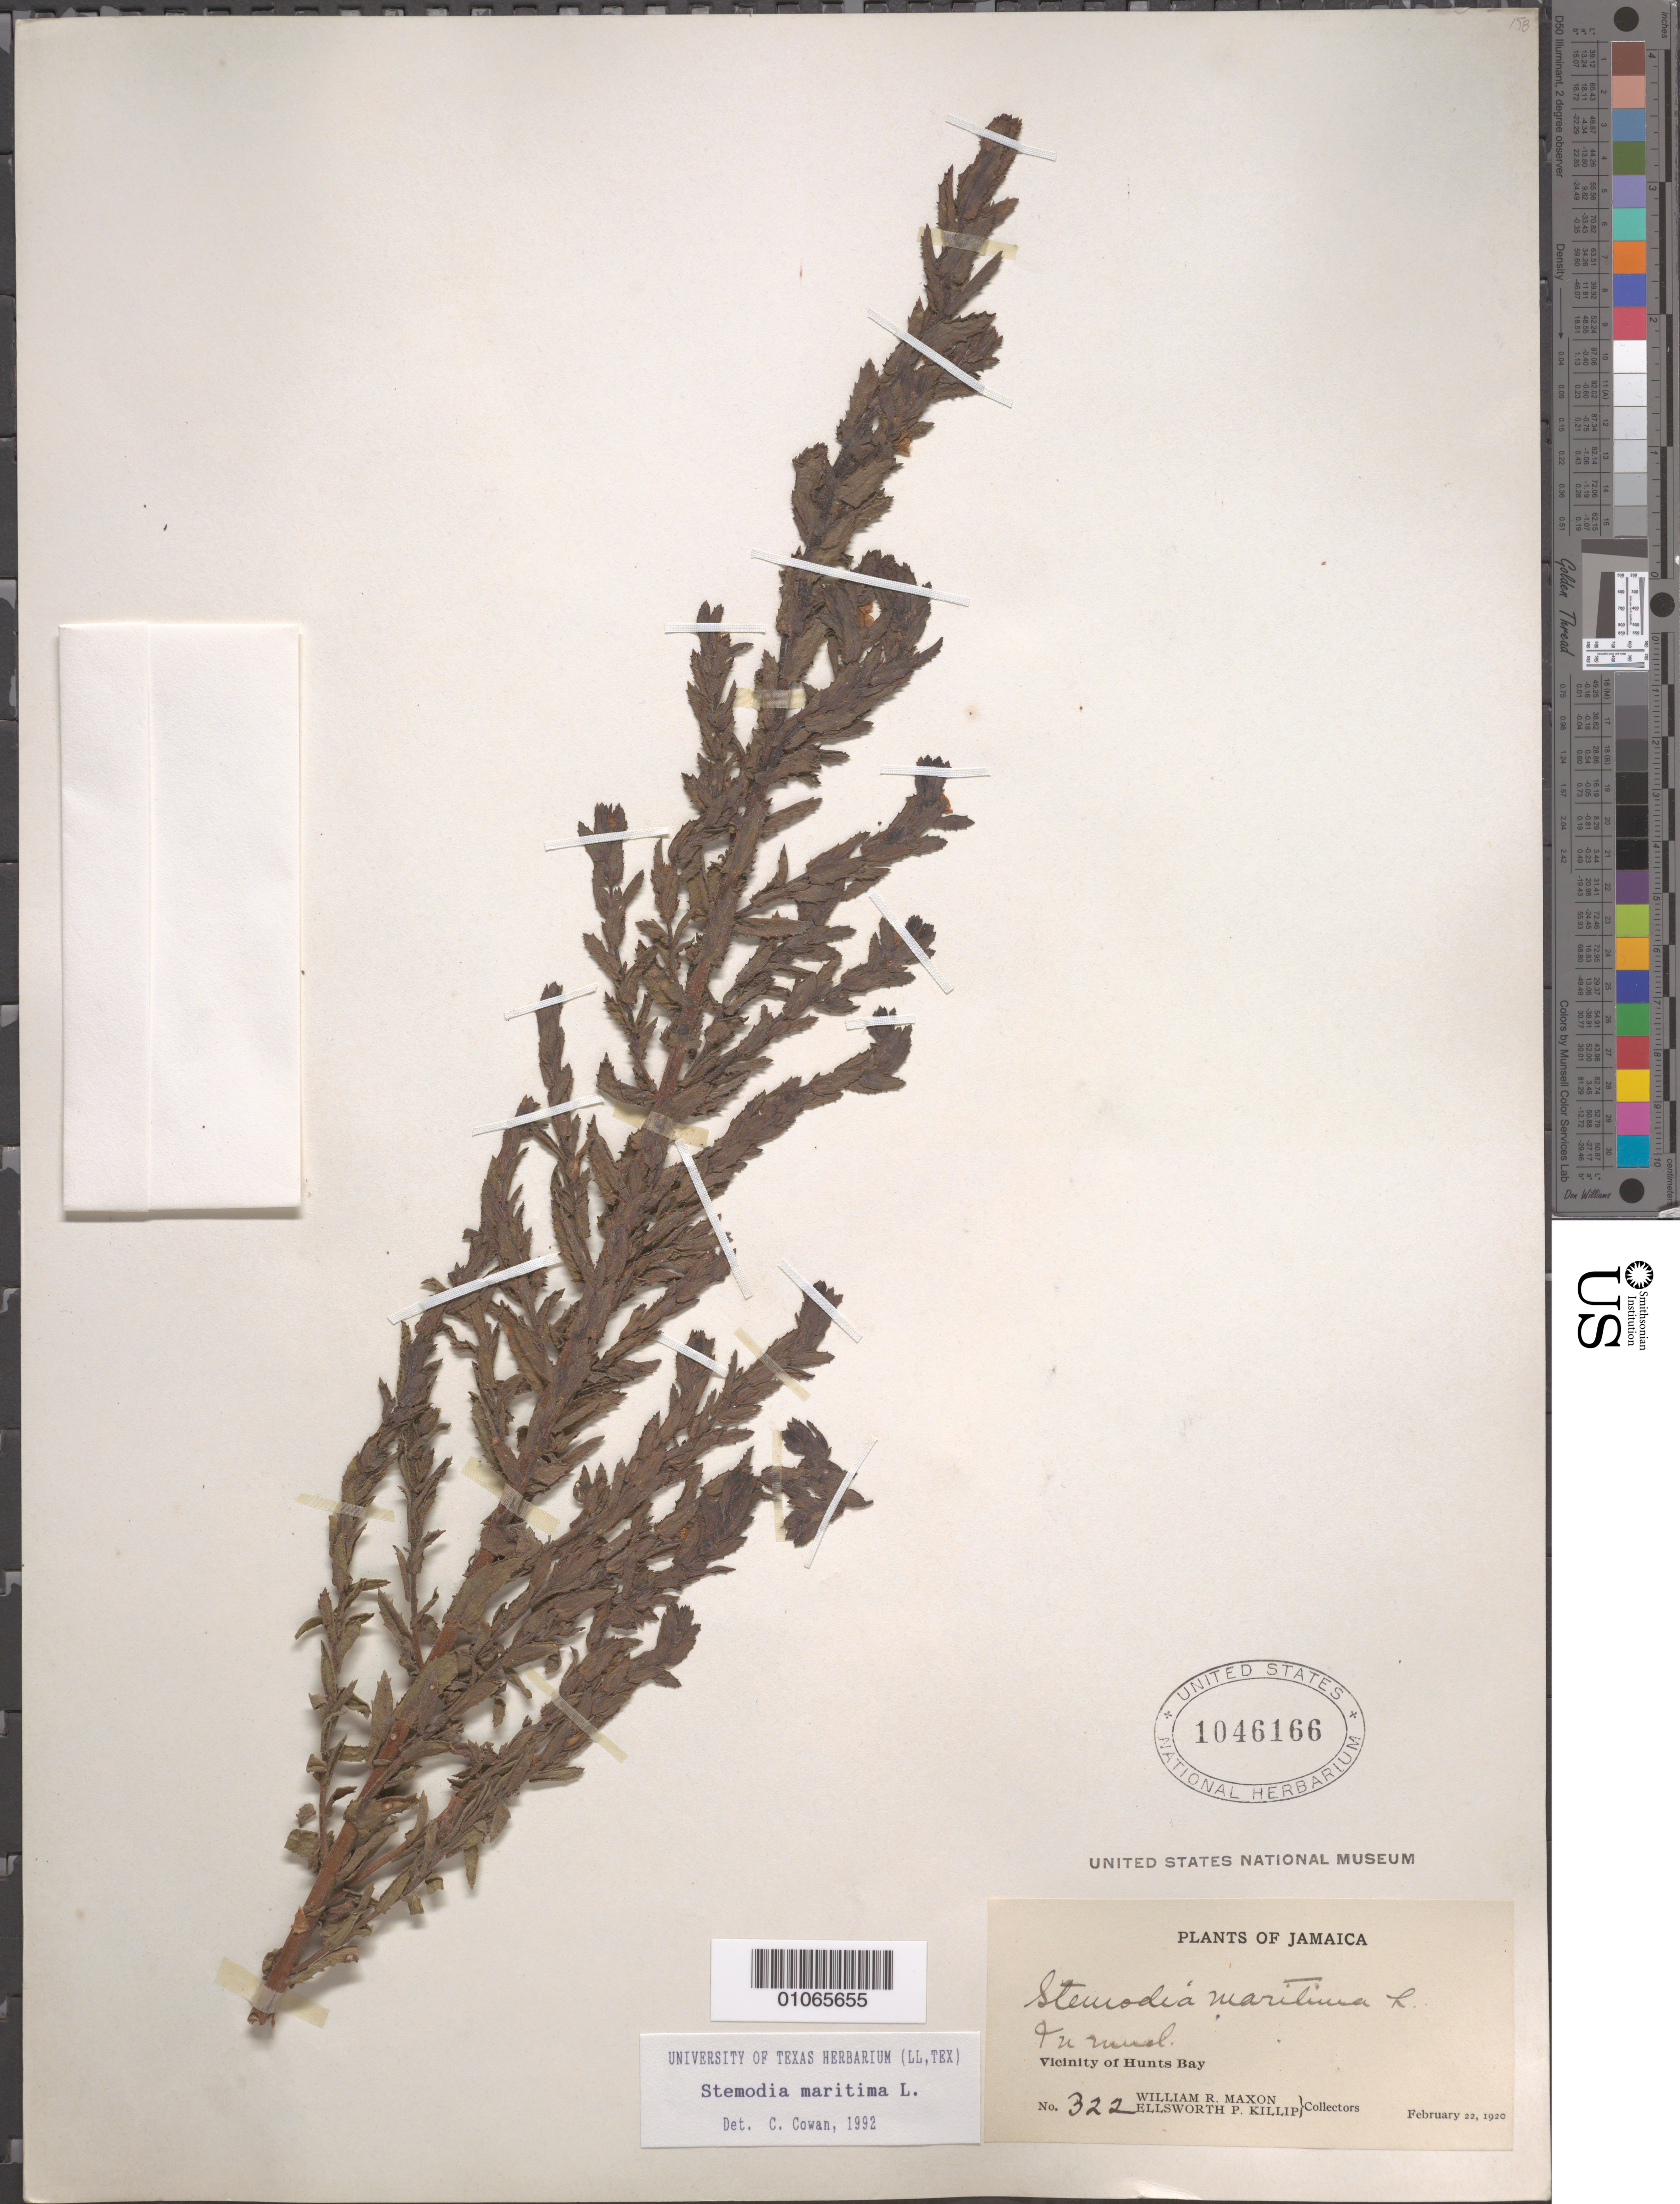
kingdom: Plantae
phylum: Tracheophyta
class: Magnoliopsida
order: Lamiales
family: Plantaginaceae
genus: Stemodia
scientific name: Stemodia maritima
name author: L.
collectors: W. R. Maxon & E. P. Killip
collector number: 322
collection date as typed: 22 Feb 1920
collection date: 1920-02-22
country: Jamaica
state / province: Saint Catherine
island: Jamaica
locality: Vicinity of Hunts Bay. In mud.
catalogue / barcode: US 1046166